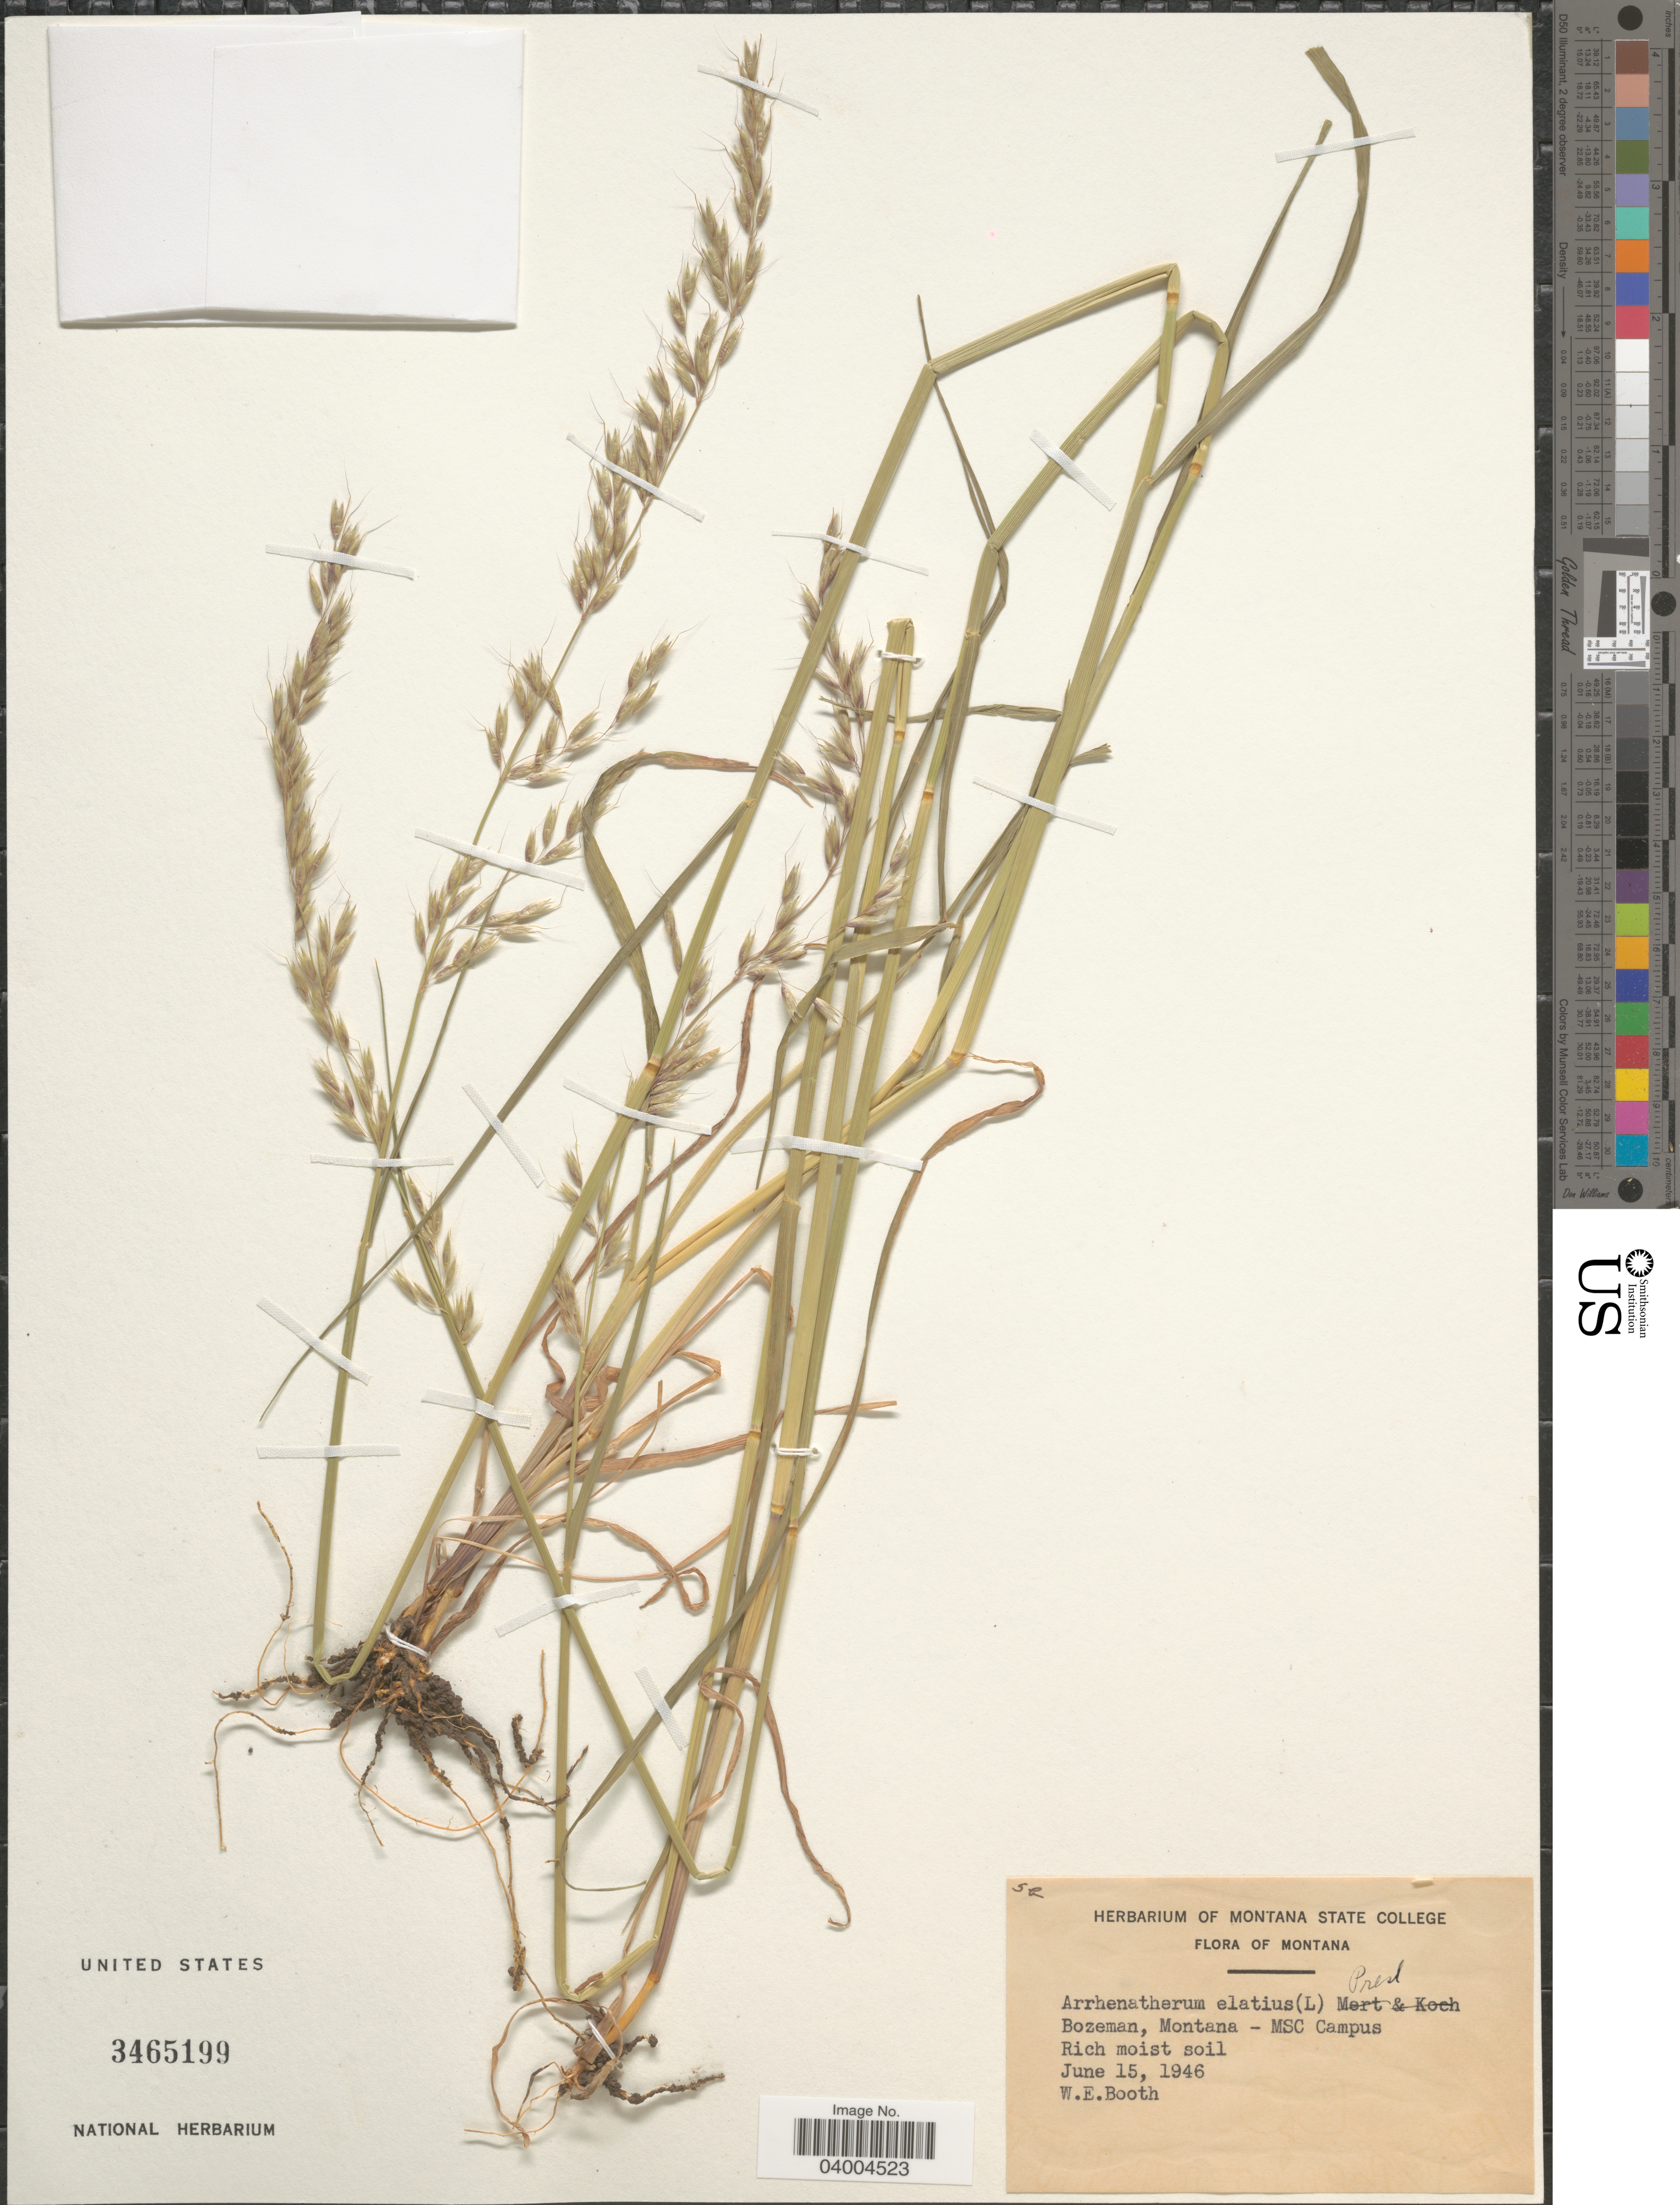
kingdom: Plantae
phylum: Tracheophyta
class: Liliopsida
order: Poales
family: Poaceae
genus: Arrhenatherum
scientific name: Arrhenatherum elatius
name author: (L.) J. Presl & C. Presl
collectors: W. Booth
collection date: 1946-06-15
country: United States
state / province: Montana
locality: Bozeman, Montana - MSC Campus.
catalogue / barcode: US 3465199